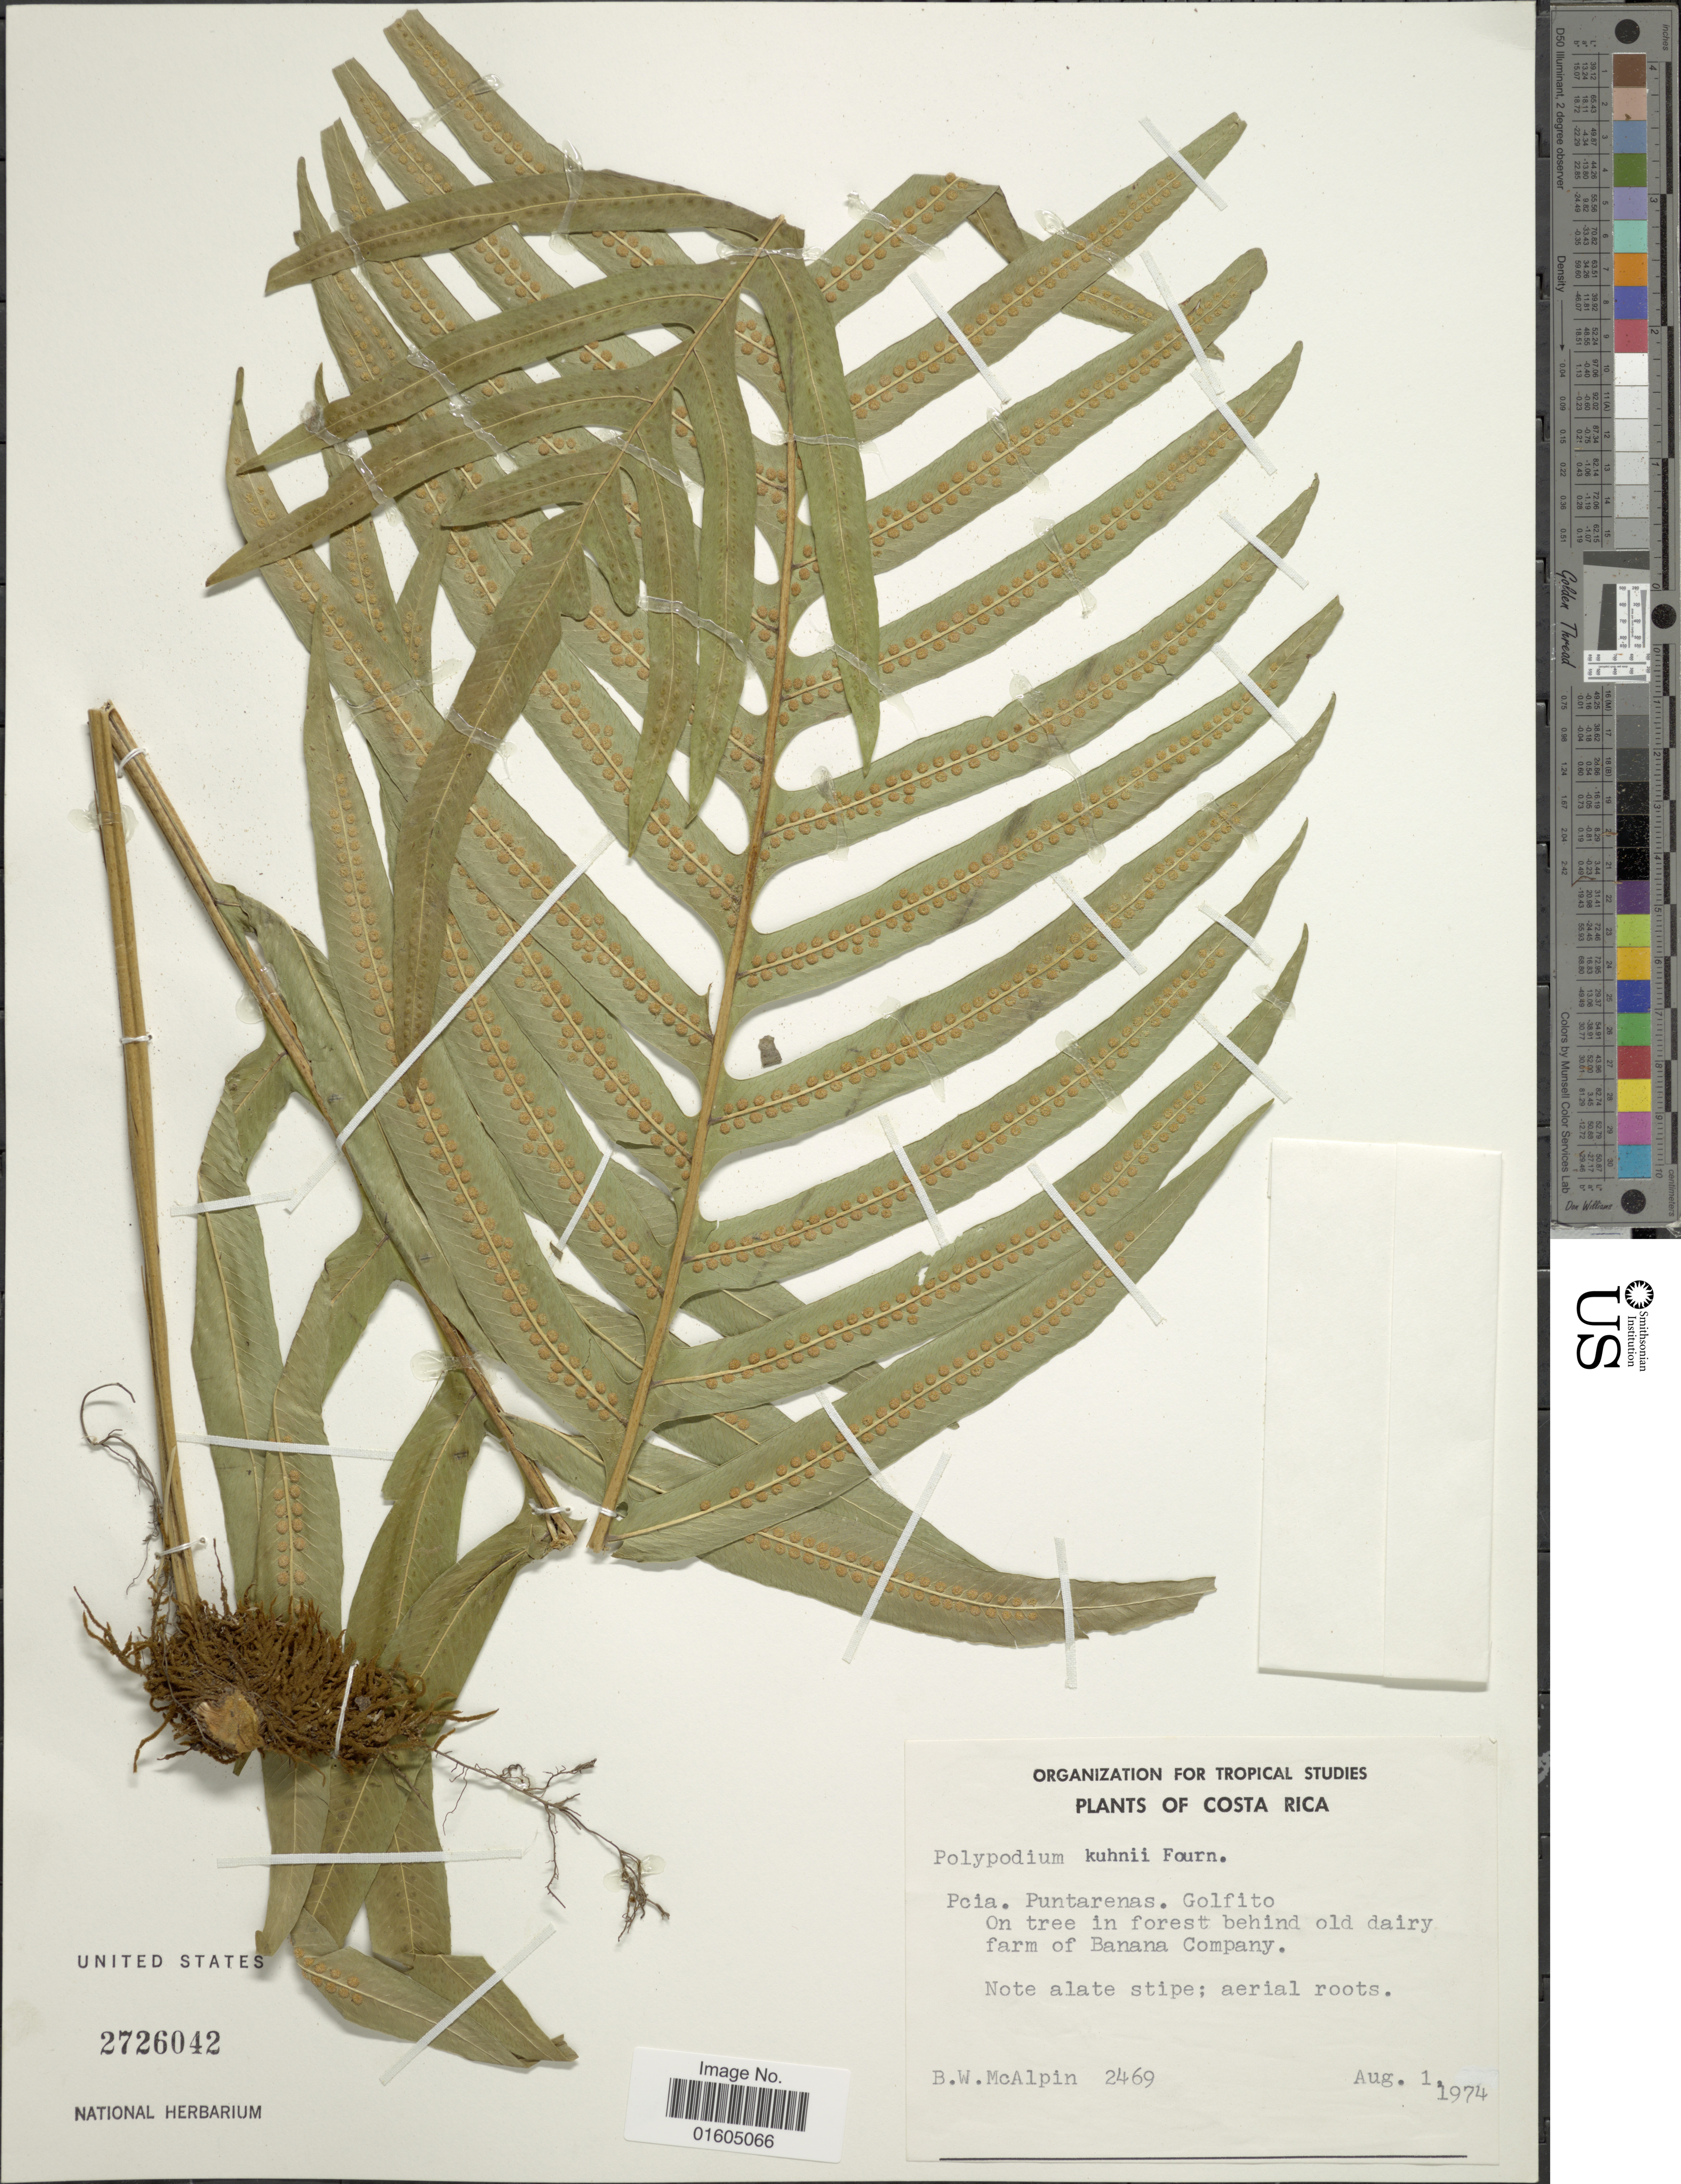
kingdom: Plantae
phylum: Tracheophyta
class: Polypodiopsida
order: Polypodiales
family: Polypodiaceae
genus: Serpocaulon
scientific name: Serpocaulon attenuatum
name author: (Humb. & Bonpl. ex Willd.) A.R. Sm.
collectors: B. W. McAlpin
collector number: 2469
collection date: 1974-08-01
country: Costa Rica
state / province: Puntarenas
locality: Costa Rica. Pcia. Puntarenas. Golfito. On tree in forest behind old dairy farm of Banana Company. note alate stipe; aerial roots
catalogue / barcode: US 2726042